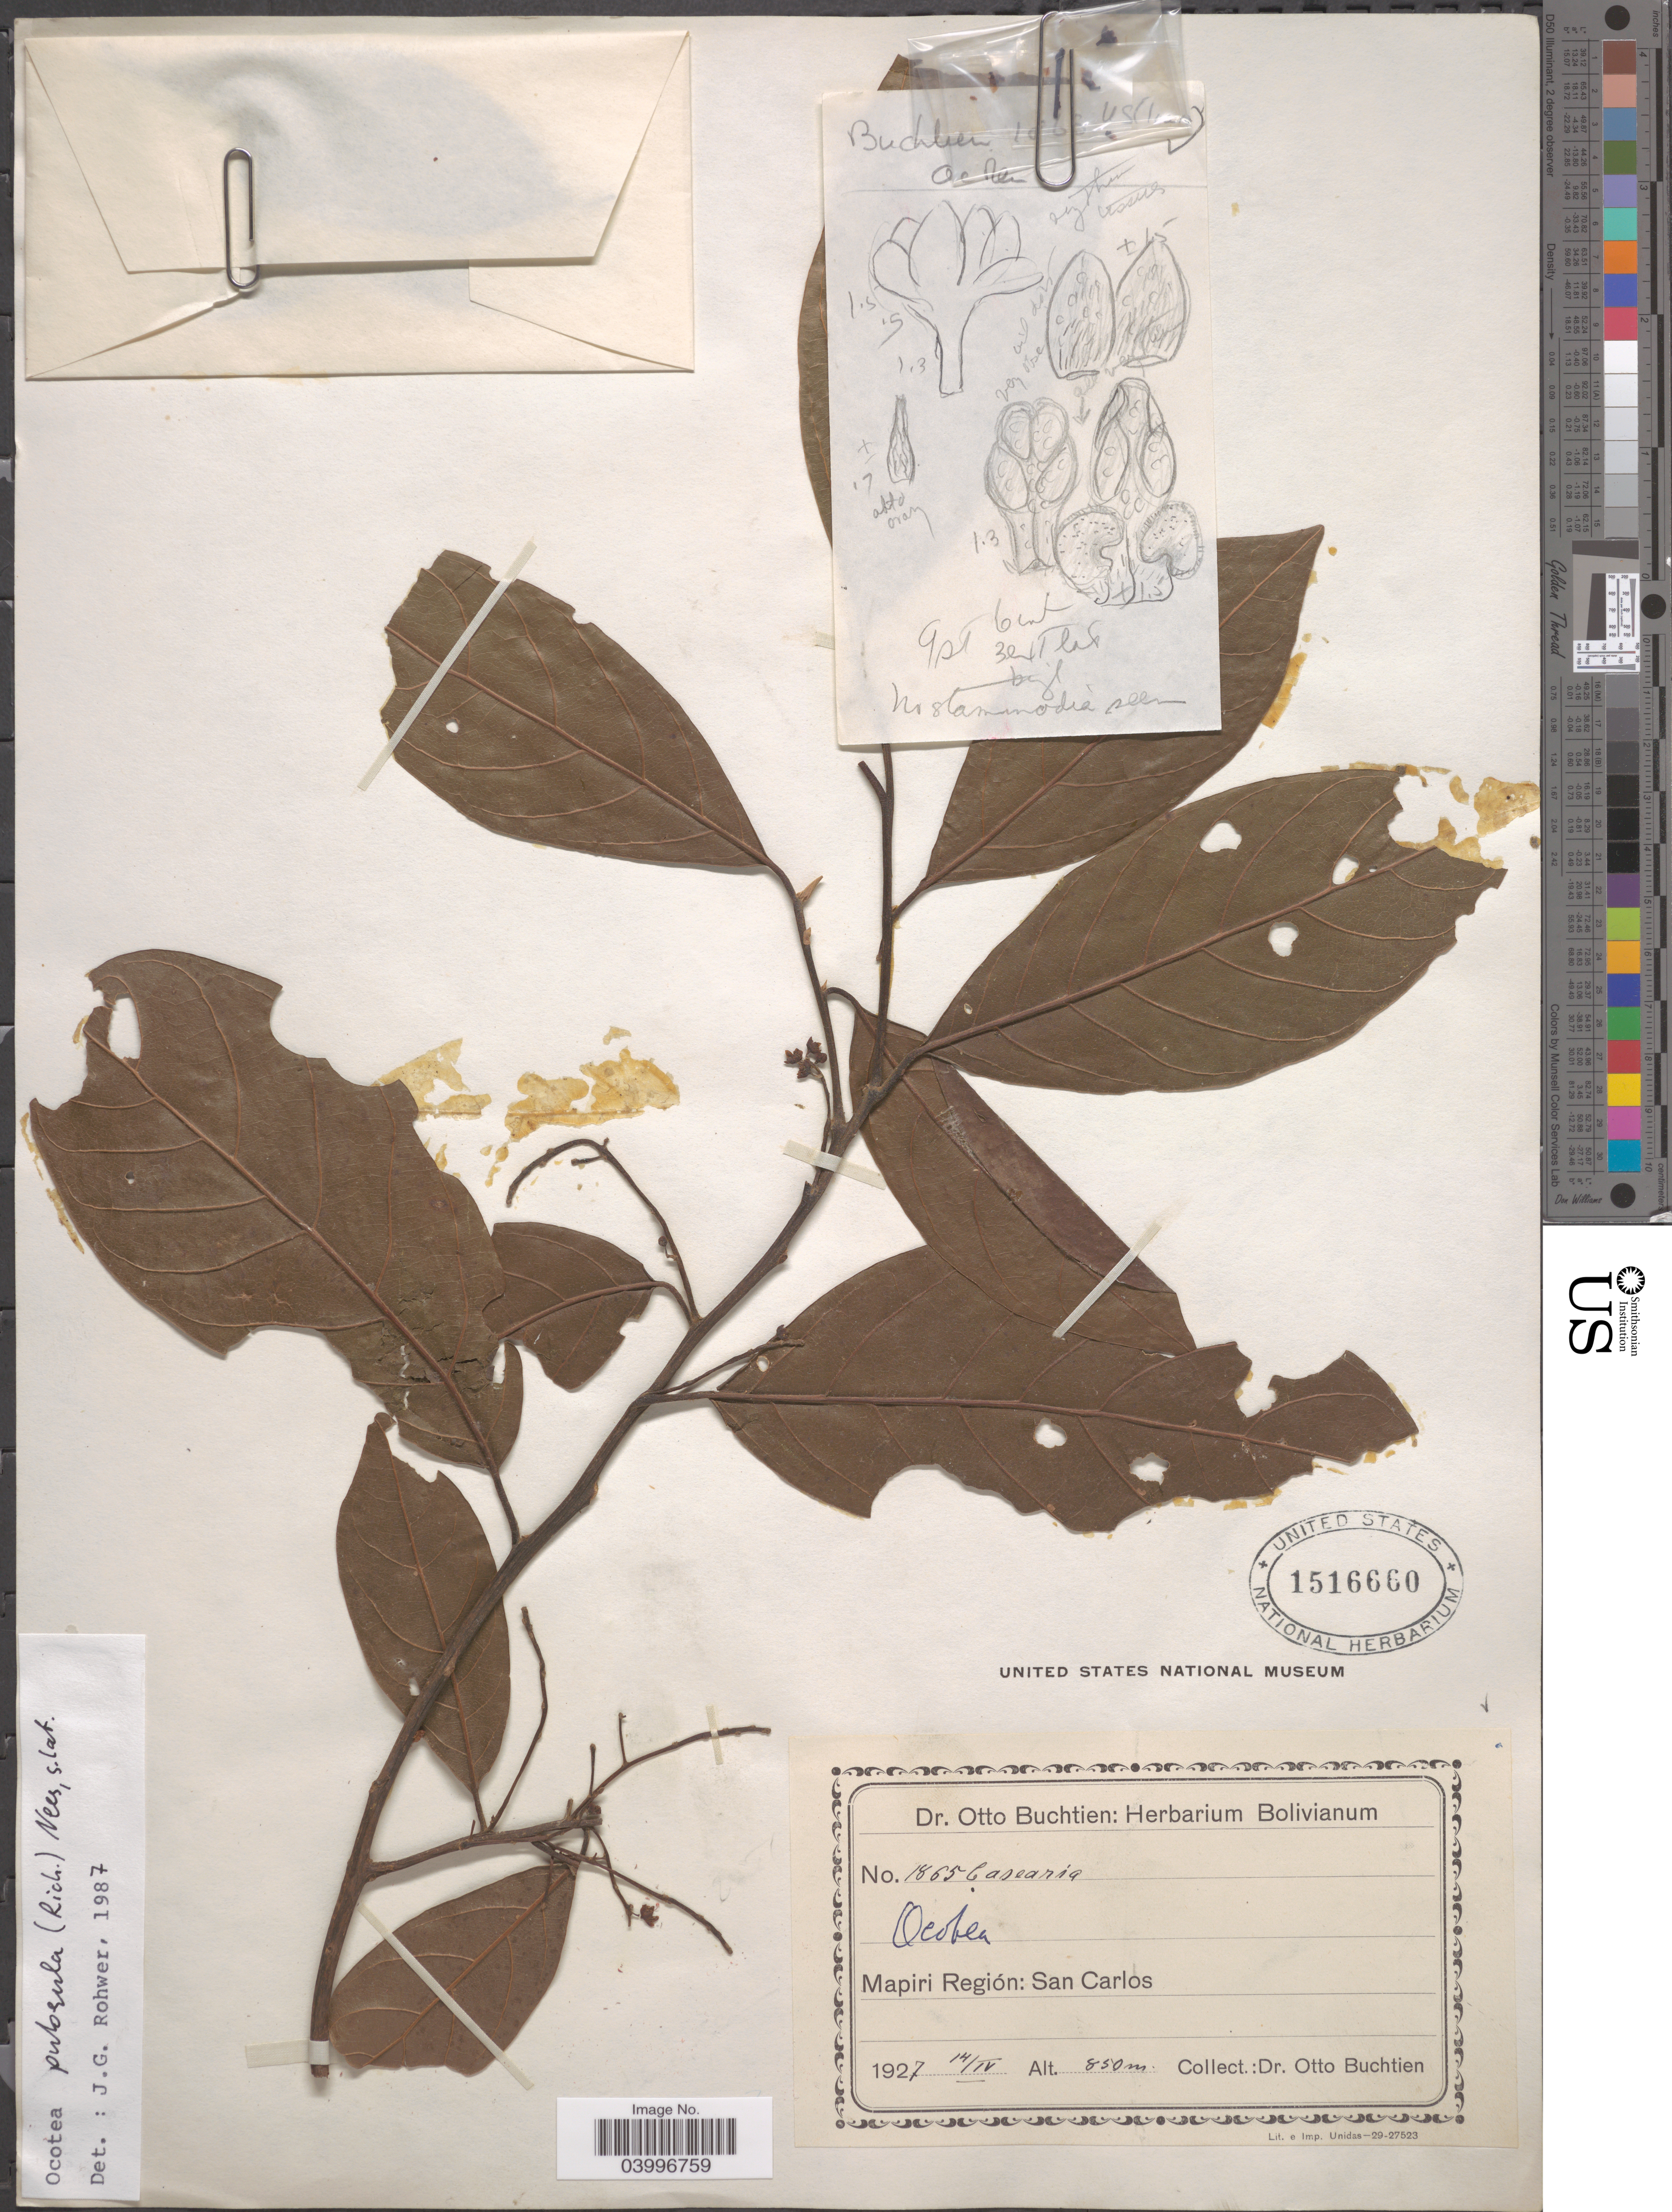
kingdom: Plantae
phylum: Tracheophyta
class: Magnoliopsida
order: Laurales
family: Lauraceae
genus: Ocotea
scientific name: Ocotea puberula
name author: (Rich.) Nees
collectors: O. Buchtien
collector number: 1865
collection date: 1927-04-14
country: Bolivia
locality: Mapiri Regíon: San Carlos.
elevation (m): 850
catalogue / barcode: US 1516660